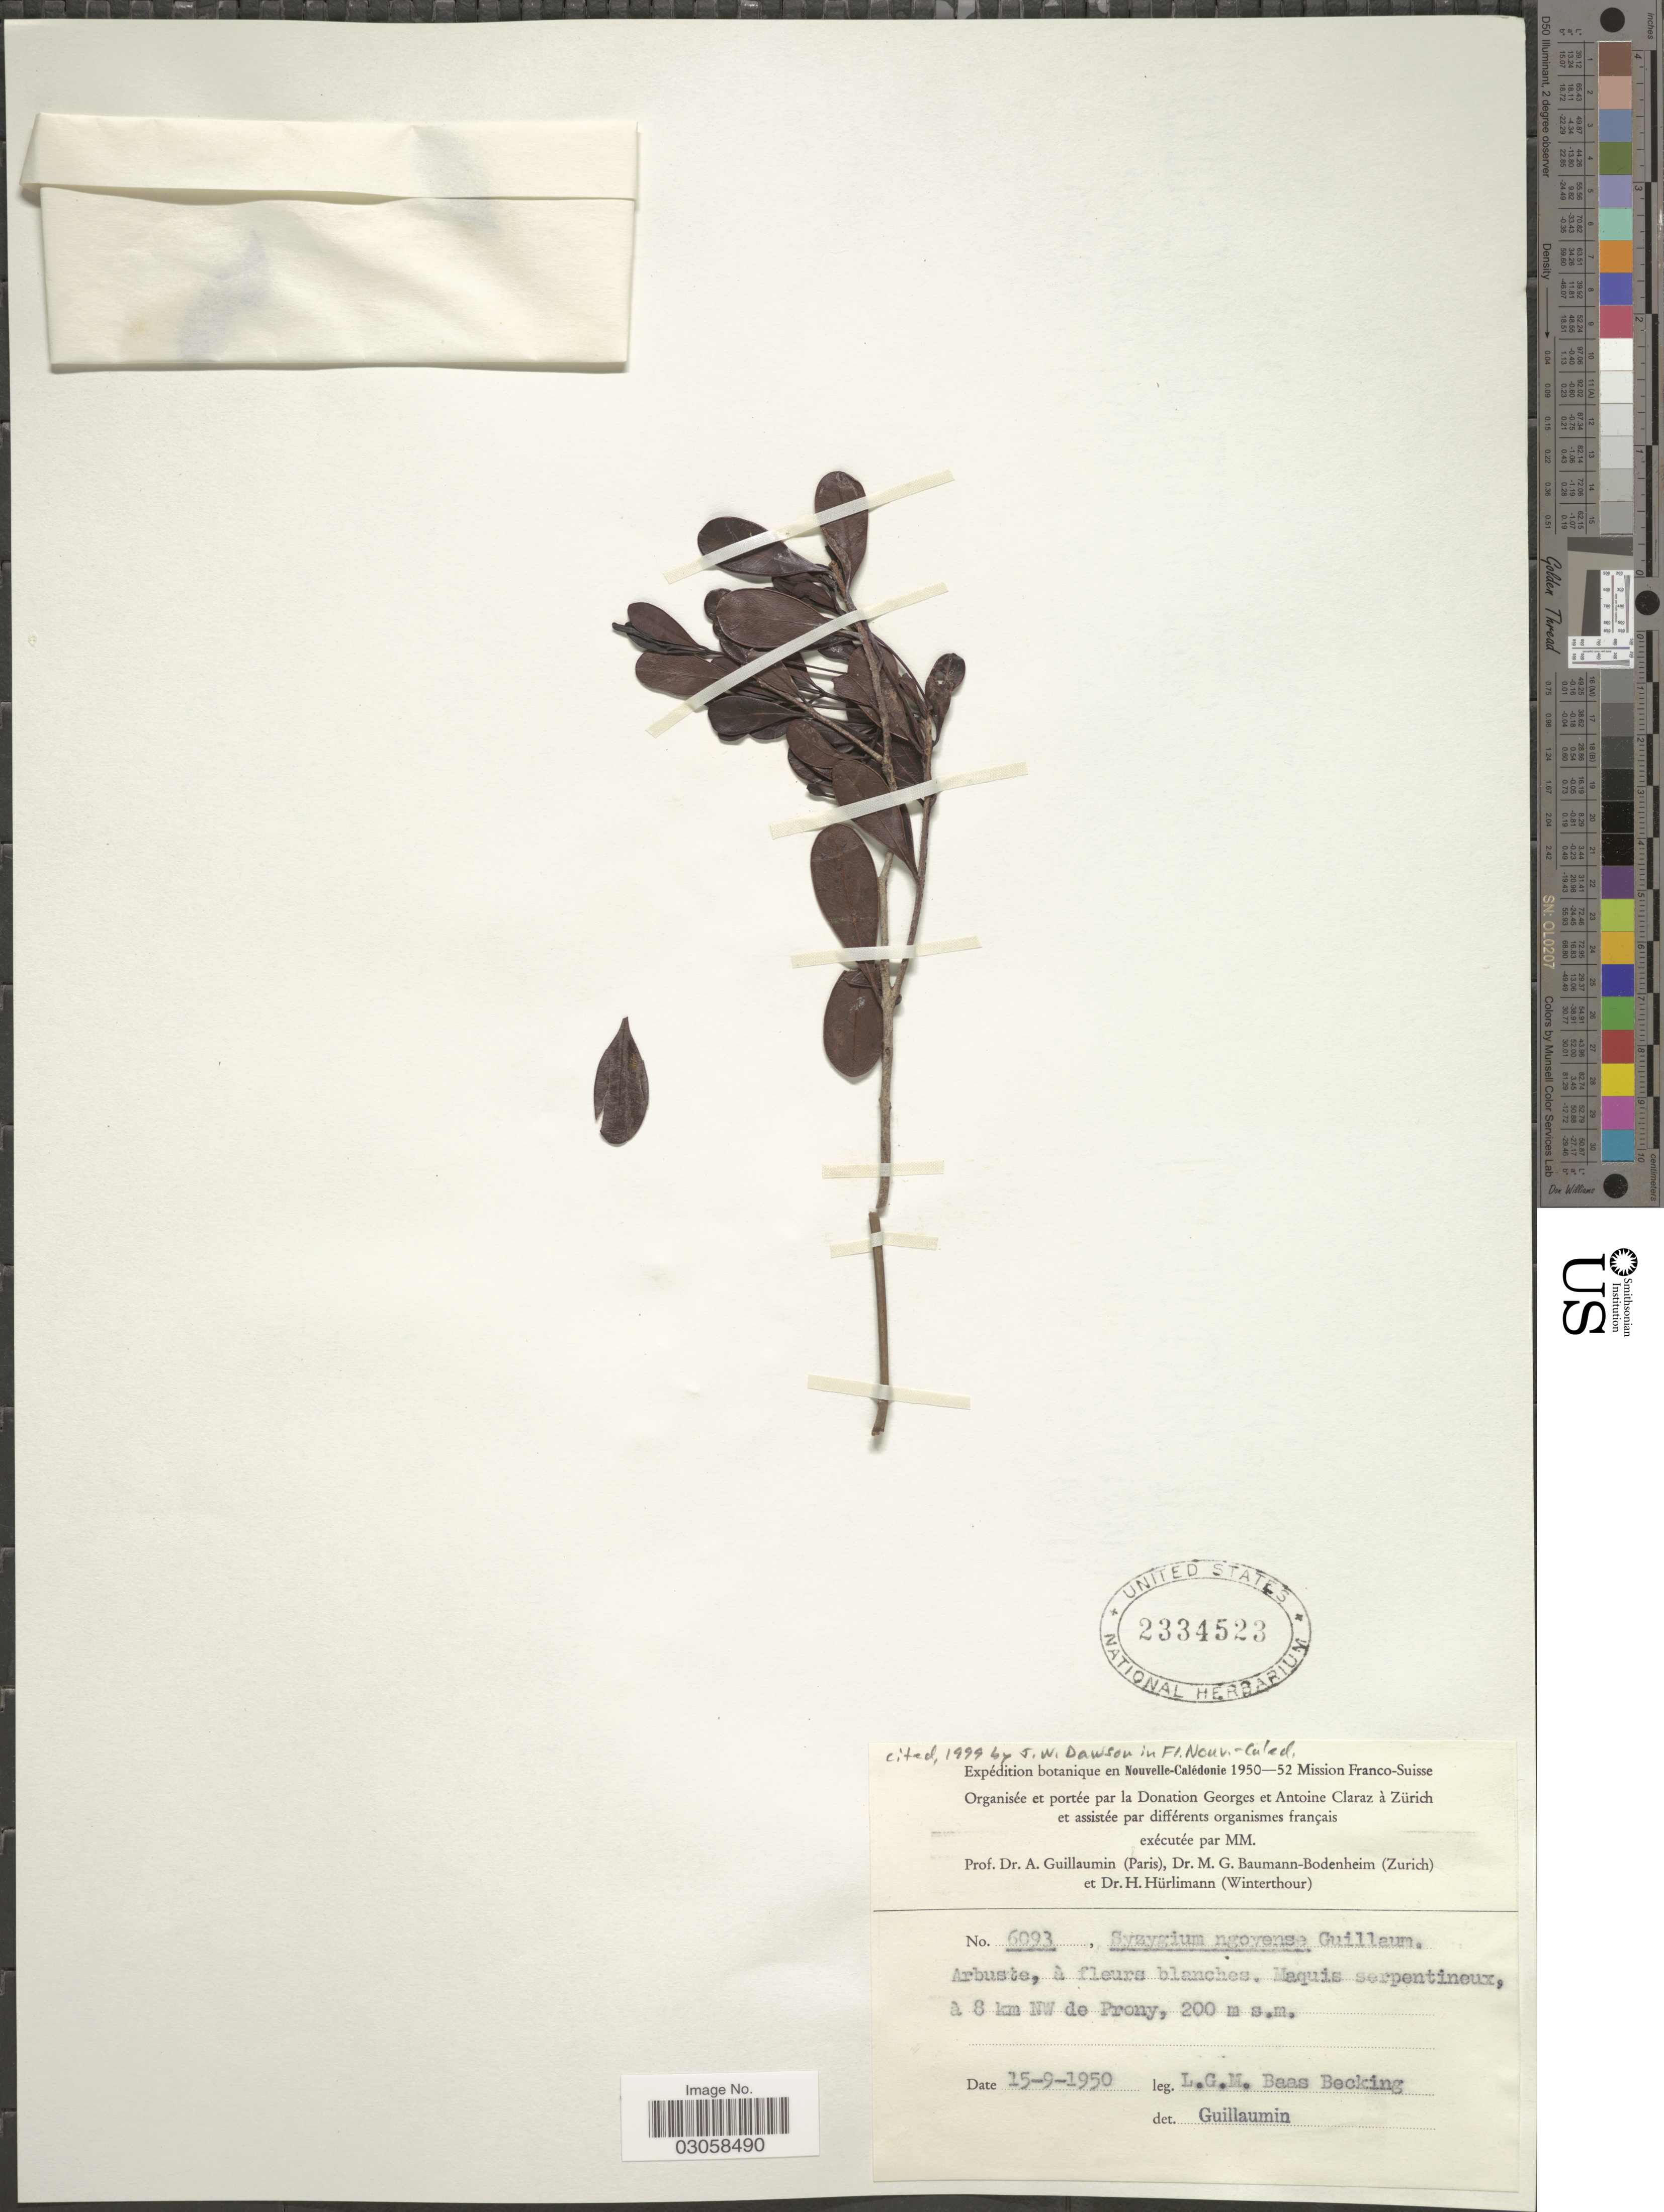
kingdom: Plantae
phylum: Tracheophyta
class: Magnoliopsida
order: Myrtales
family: Myrtaceae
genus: Syzygium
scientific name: Syzygium ngoyense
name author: (Schltr.) Guillaumin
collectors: L. Baas Becking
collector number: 6093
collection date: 1950-09-15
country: New Caledonia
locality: Nouvelle-Calédonie. Maquis serpentineux, à 8 km NW de Prony.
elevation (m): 200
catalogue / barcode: US 2334523